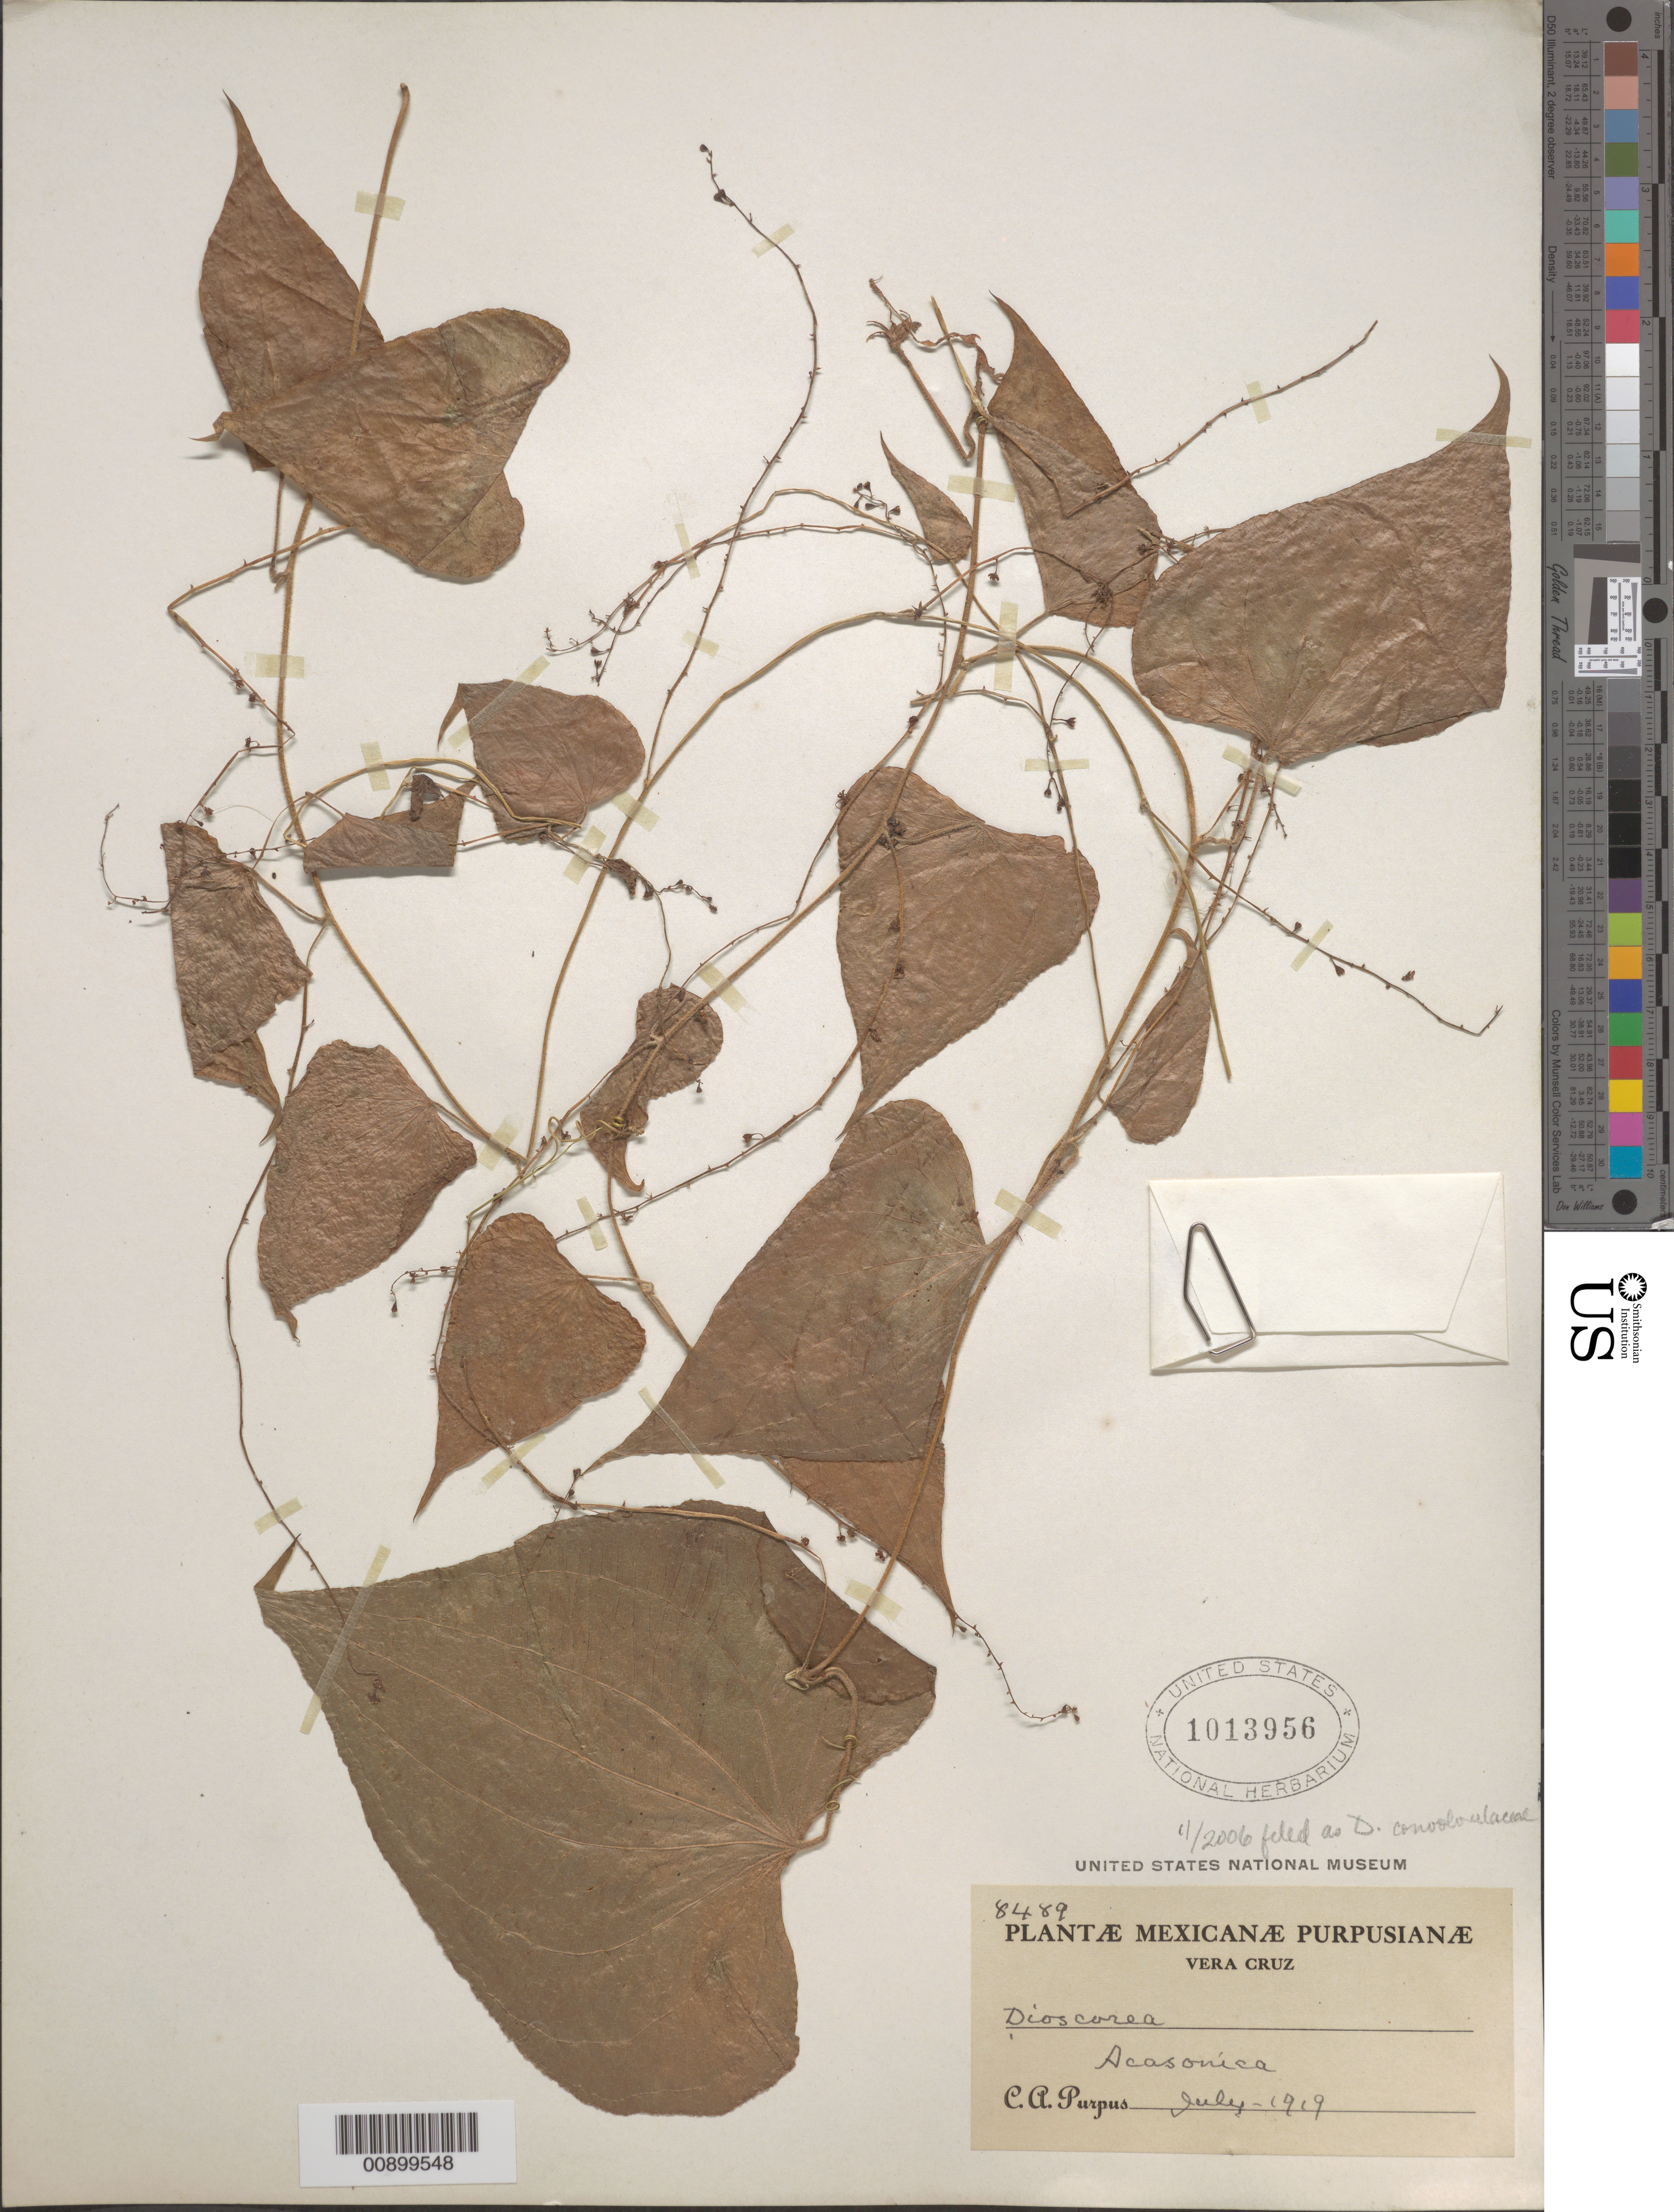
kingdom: Plantae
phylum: Tracheophyta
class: Liliopsida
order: Dioscoreales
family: Dioscoreaceae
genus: Dioscorea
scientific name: Dioscorea convolvulacea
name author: Schltdl. & Cham.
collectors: C. A. Purpus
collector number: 8489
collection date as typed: Jul 1919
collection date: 1919-07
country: Mexico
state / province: Veracruz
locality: Veracruz.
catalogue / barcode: US 1013956